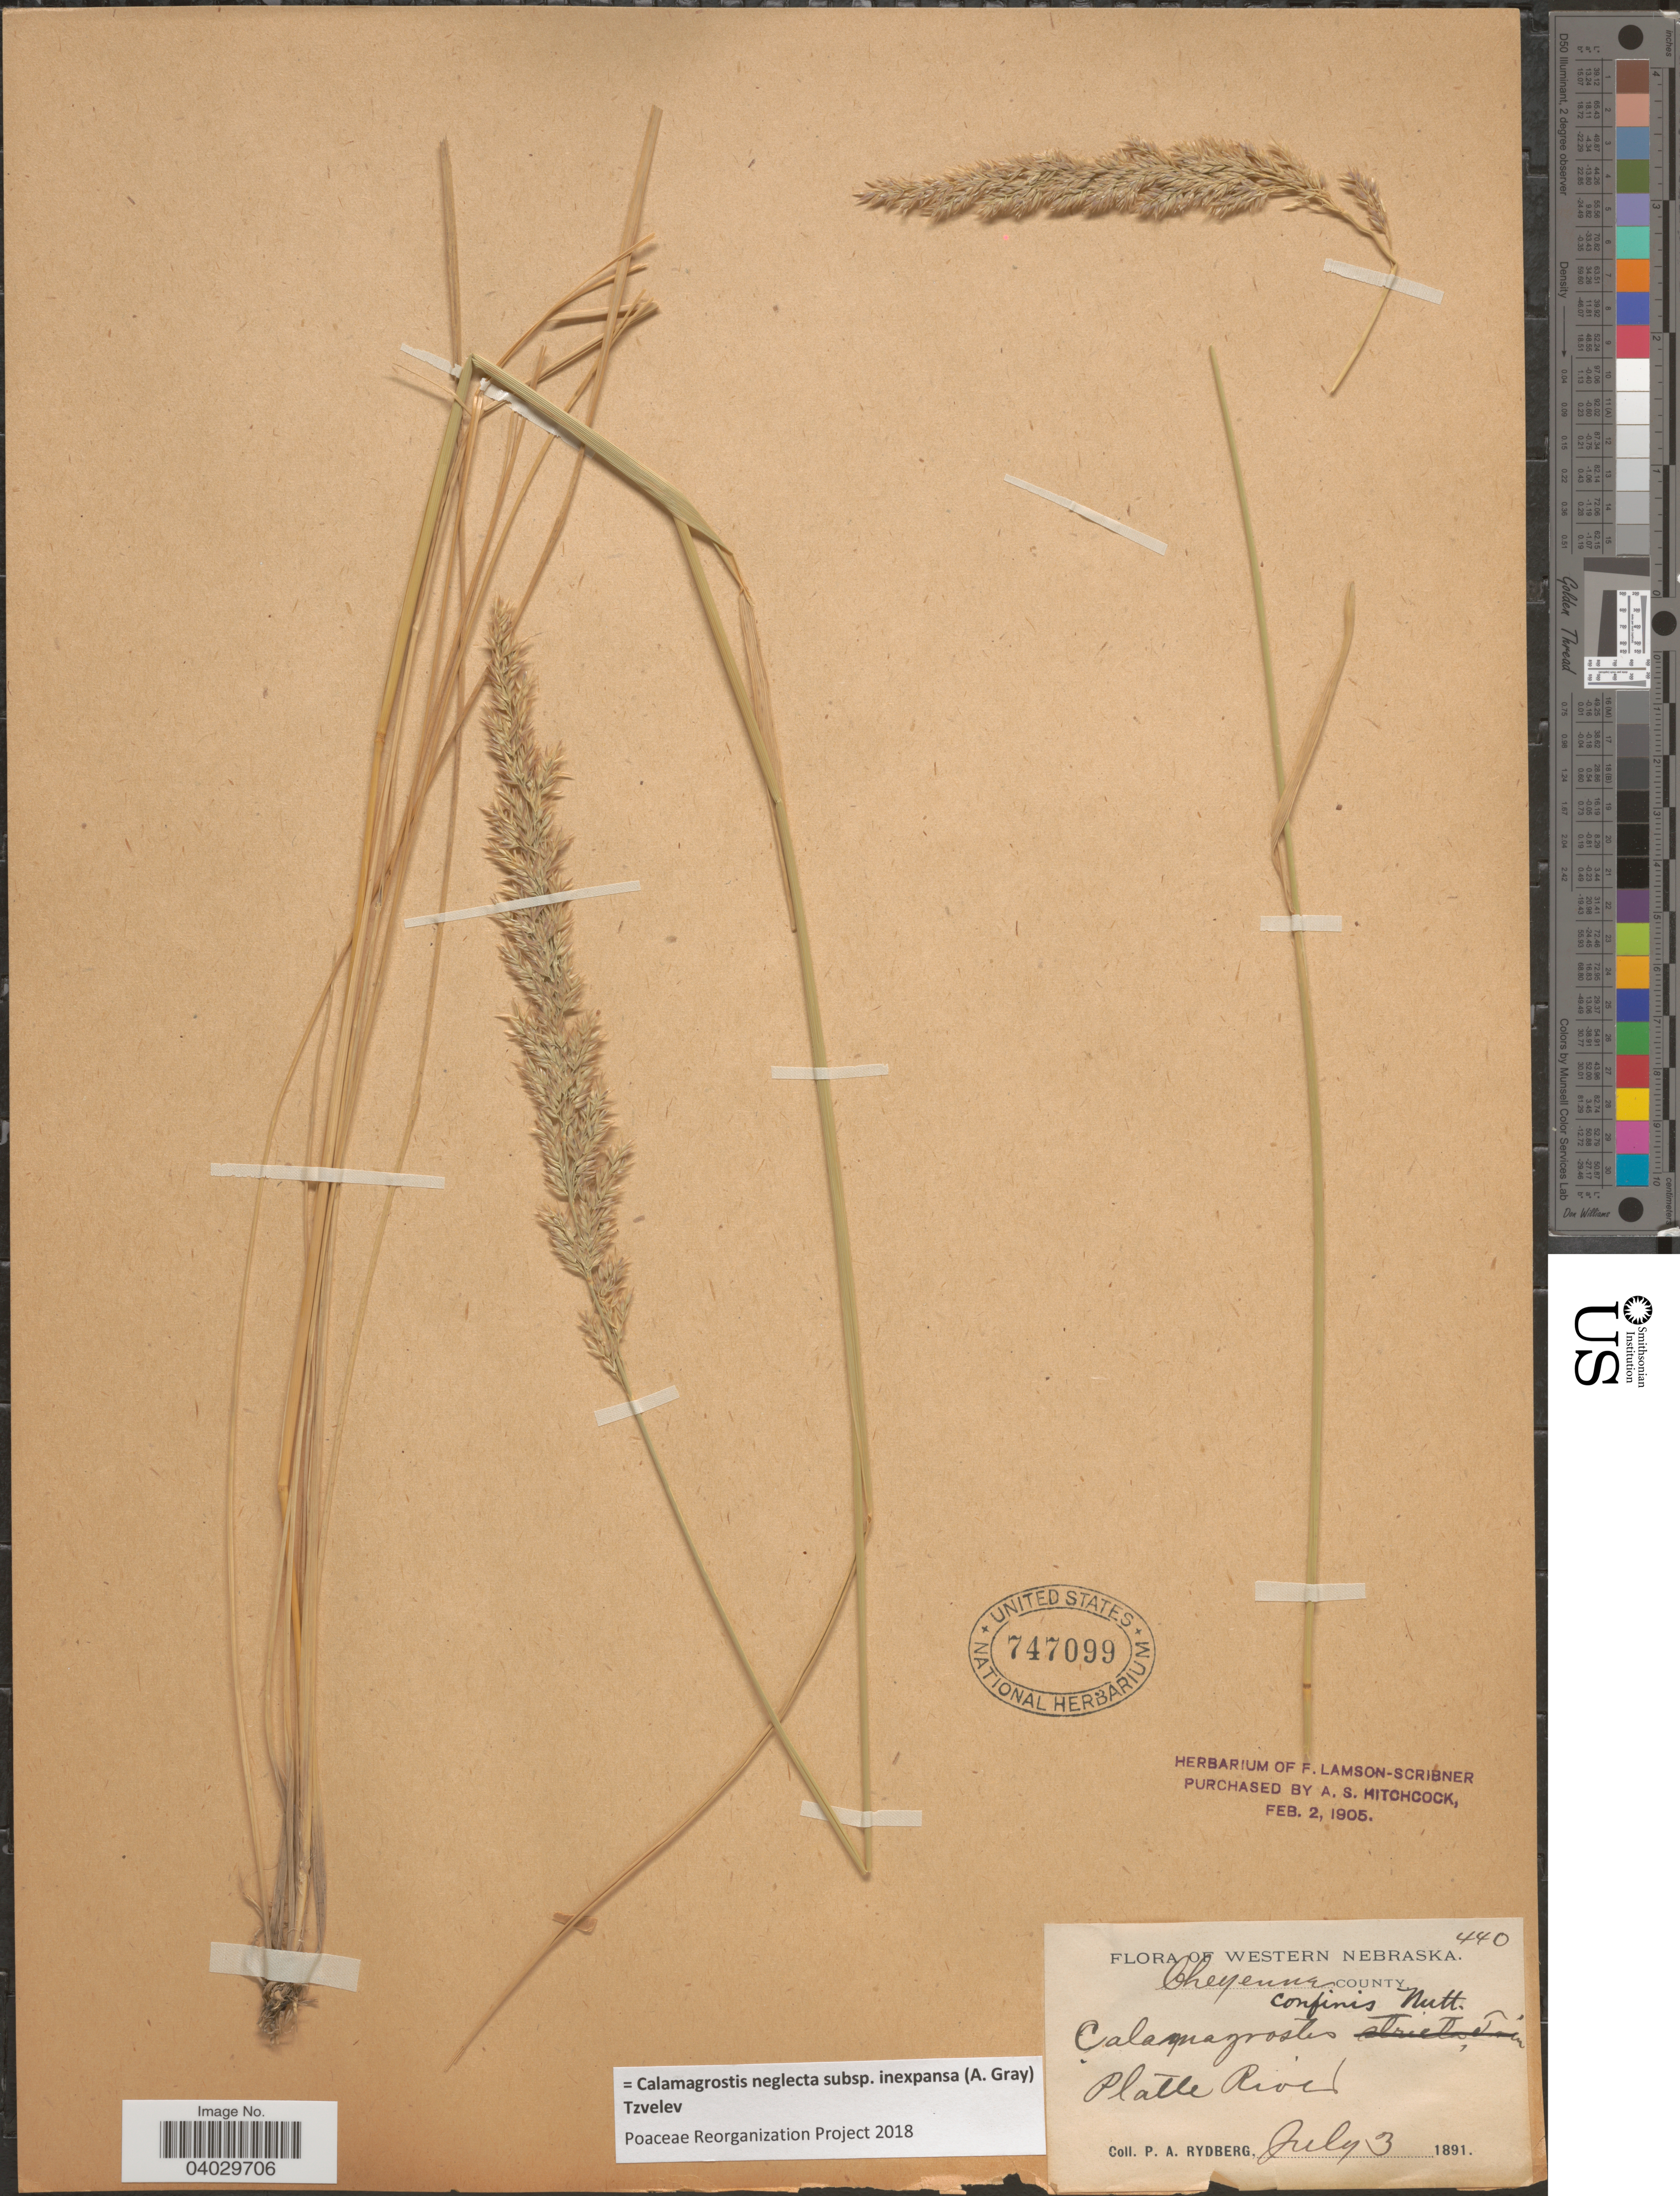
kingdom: Plantae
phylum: Tracheophyta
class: Liliopsida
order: Poales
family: Poaceae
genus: Calamagrostis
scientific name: Calamagrostis neglecta subsp. inexpansa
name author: (A. Gray) Tzvelev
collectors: P. A. Rydberg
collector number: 440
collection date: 1891-07-03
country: United States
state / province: Nebraska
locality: Western Nebraska. Cheyenne County. Platte River.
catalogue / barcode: US 747099